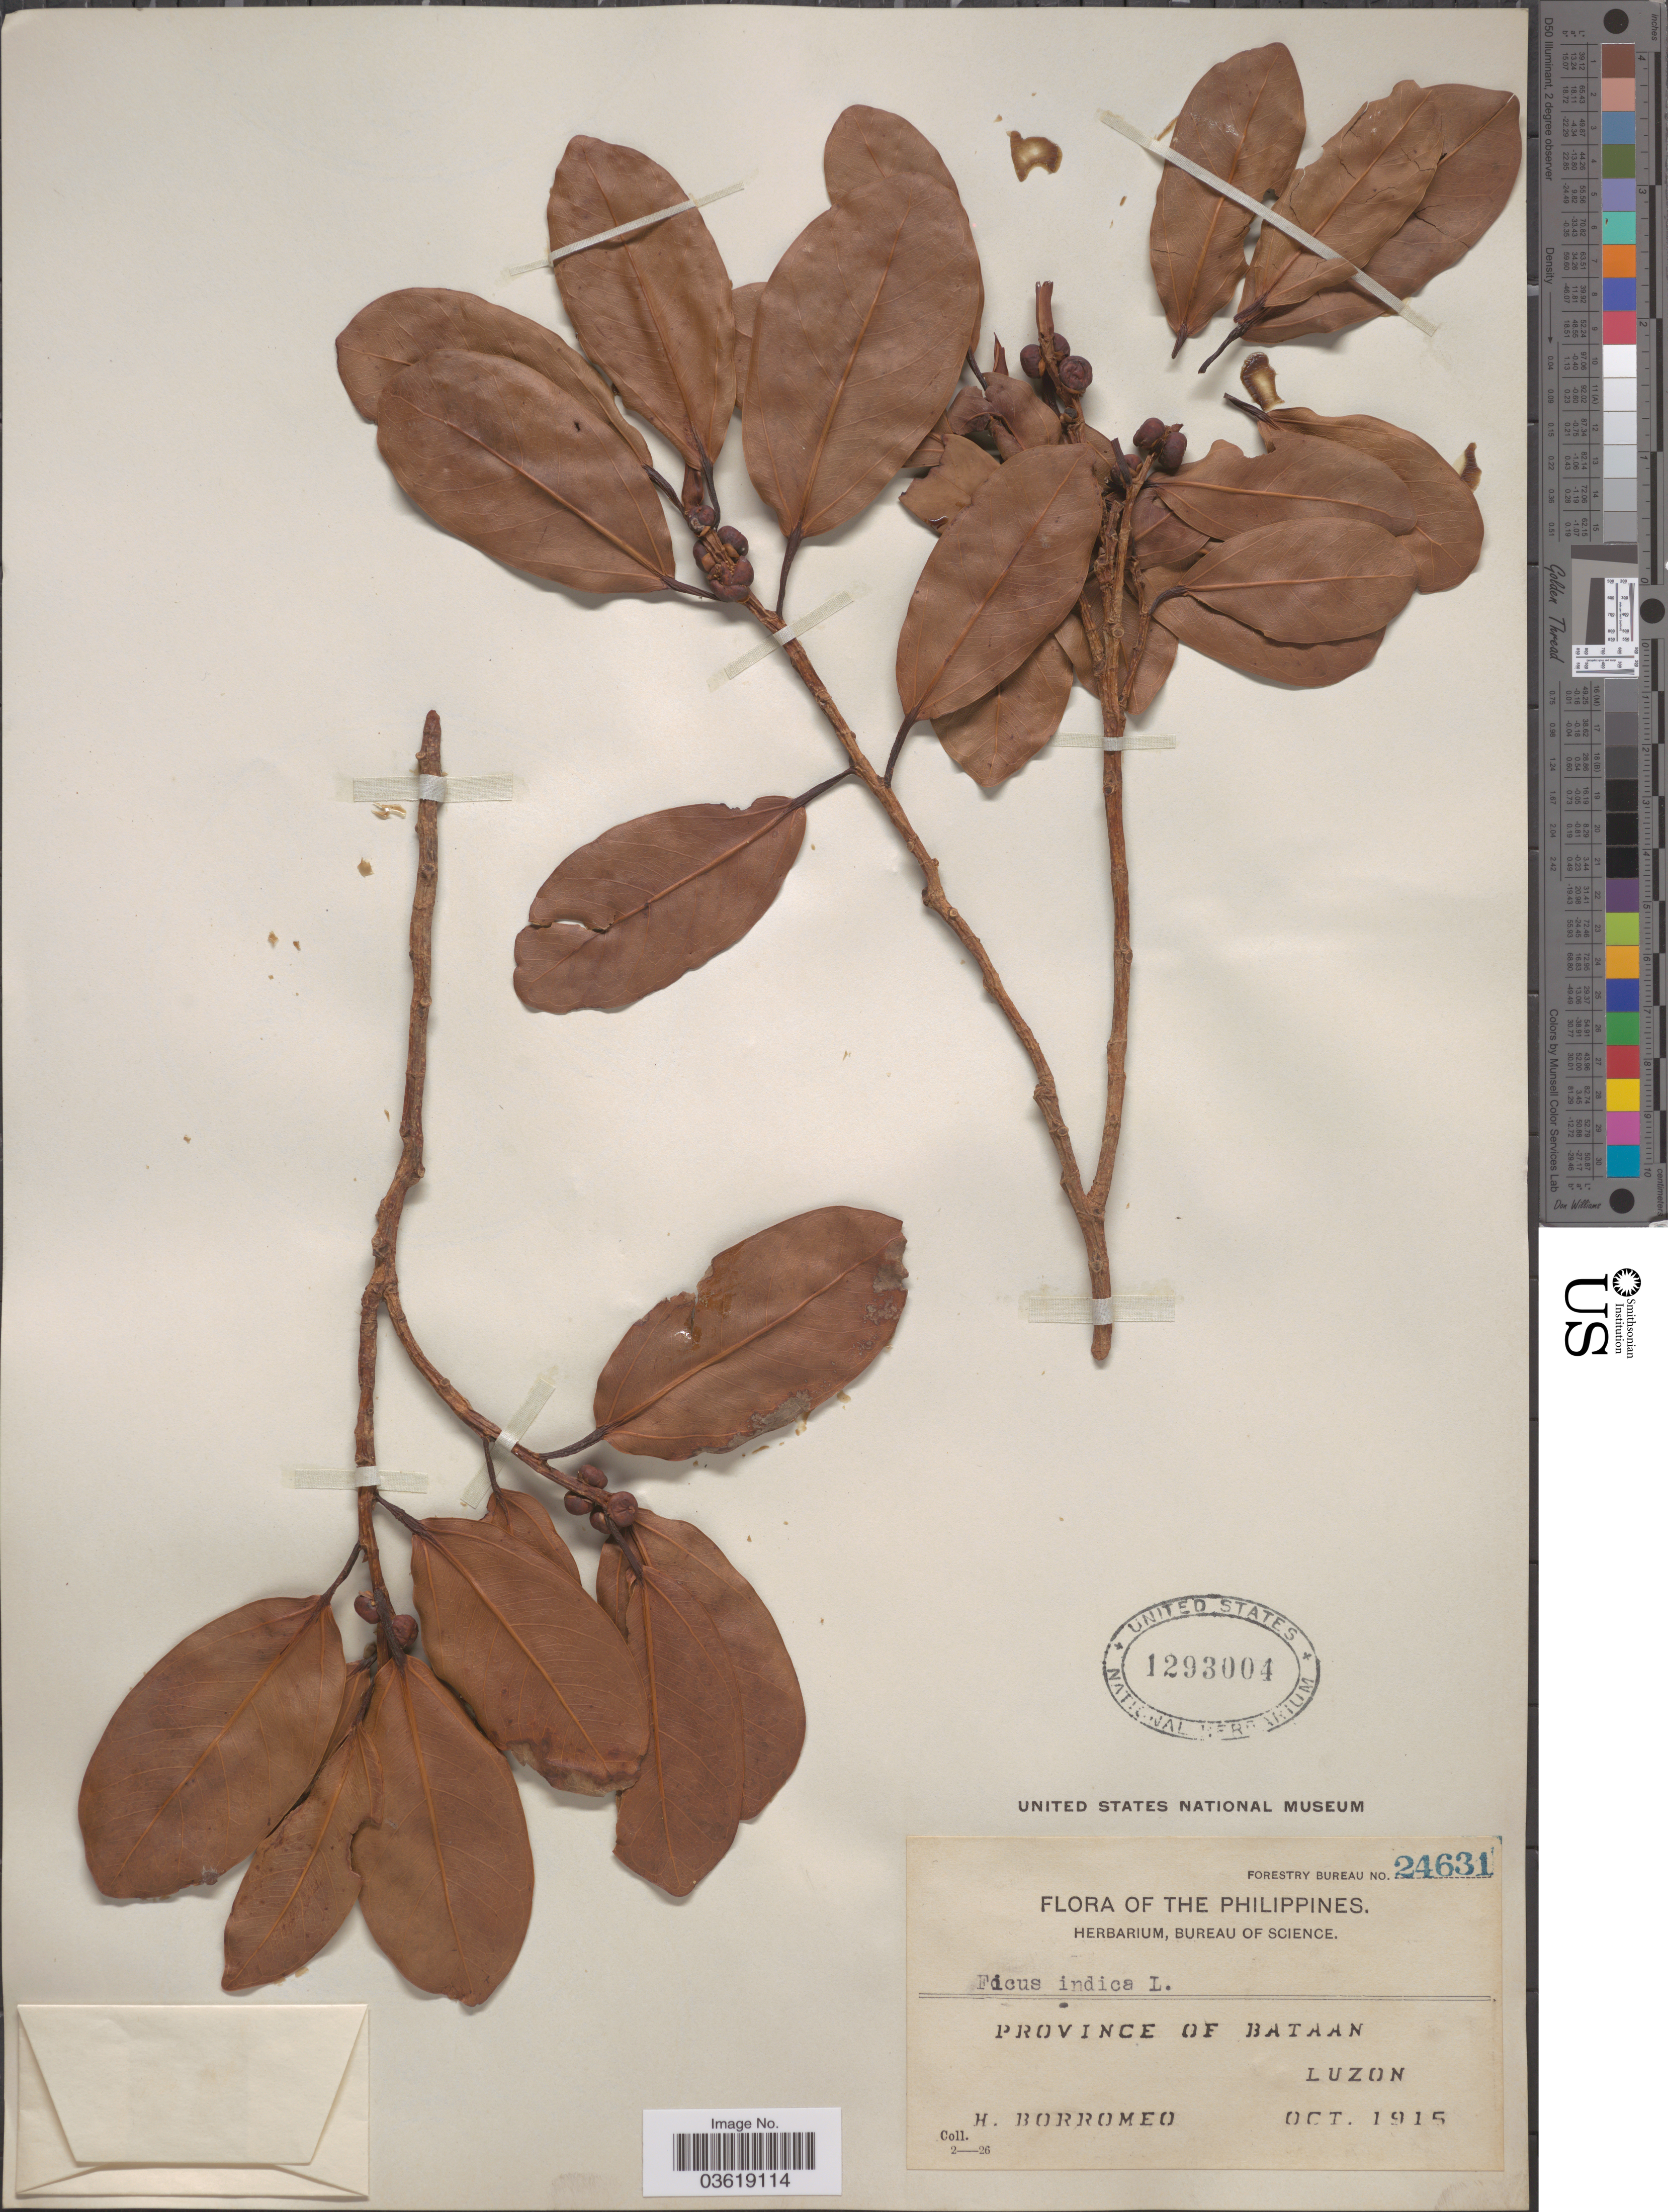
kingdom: Plantae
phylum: Tracheophyta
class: Magnoliopsida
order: Rosales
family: Moraceae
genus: Ficus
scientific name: Ficus indica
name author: L.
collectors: H. Borromeo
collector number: Forestry Bureau 24631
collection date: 1915-10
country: Philippines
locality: Province of Bataan, Luzon.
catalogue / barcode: US 1293004